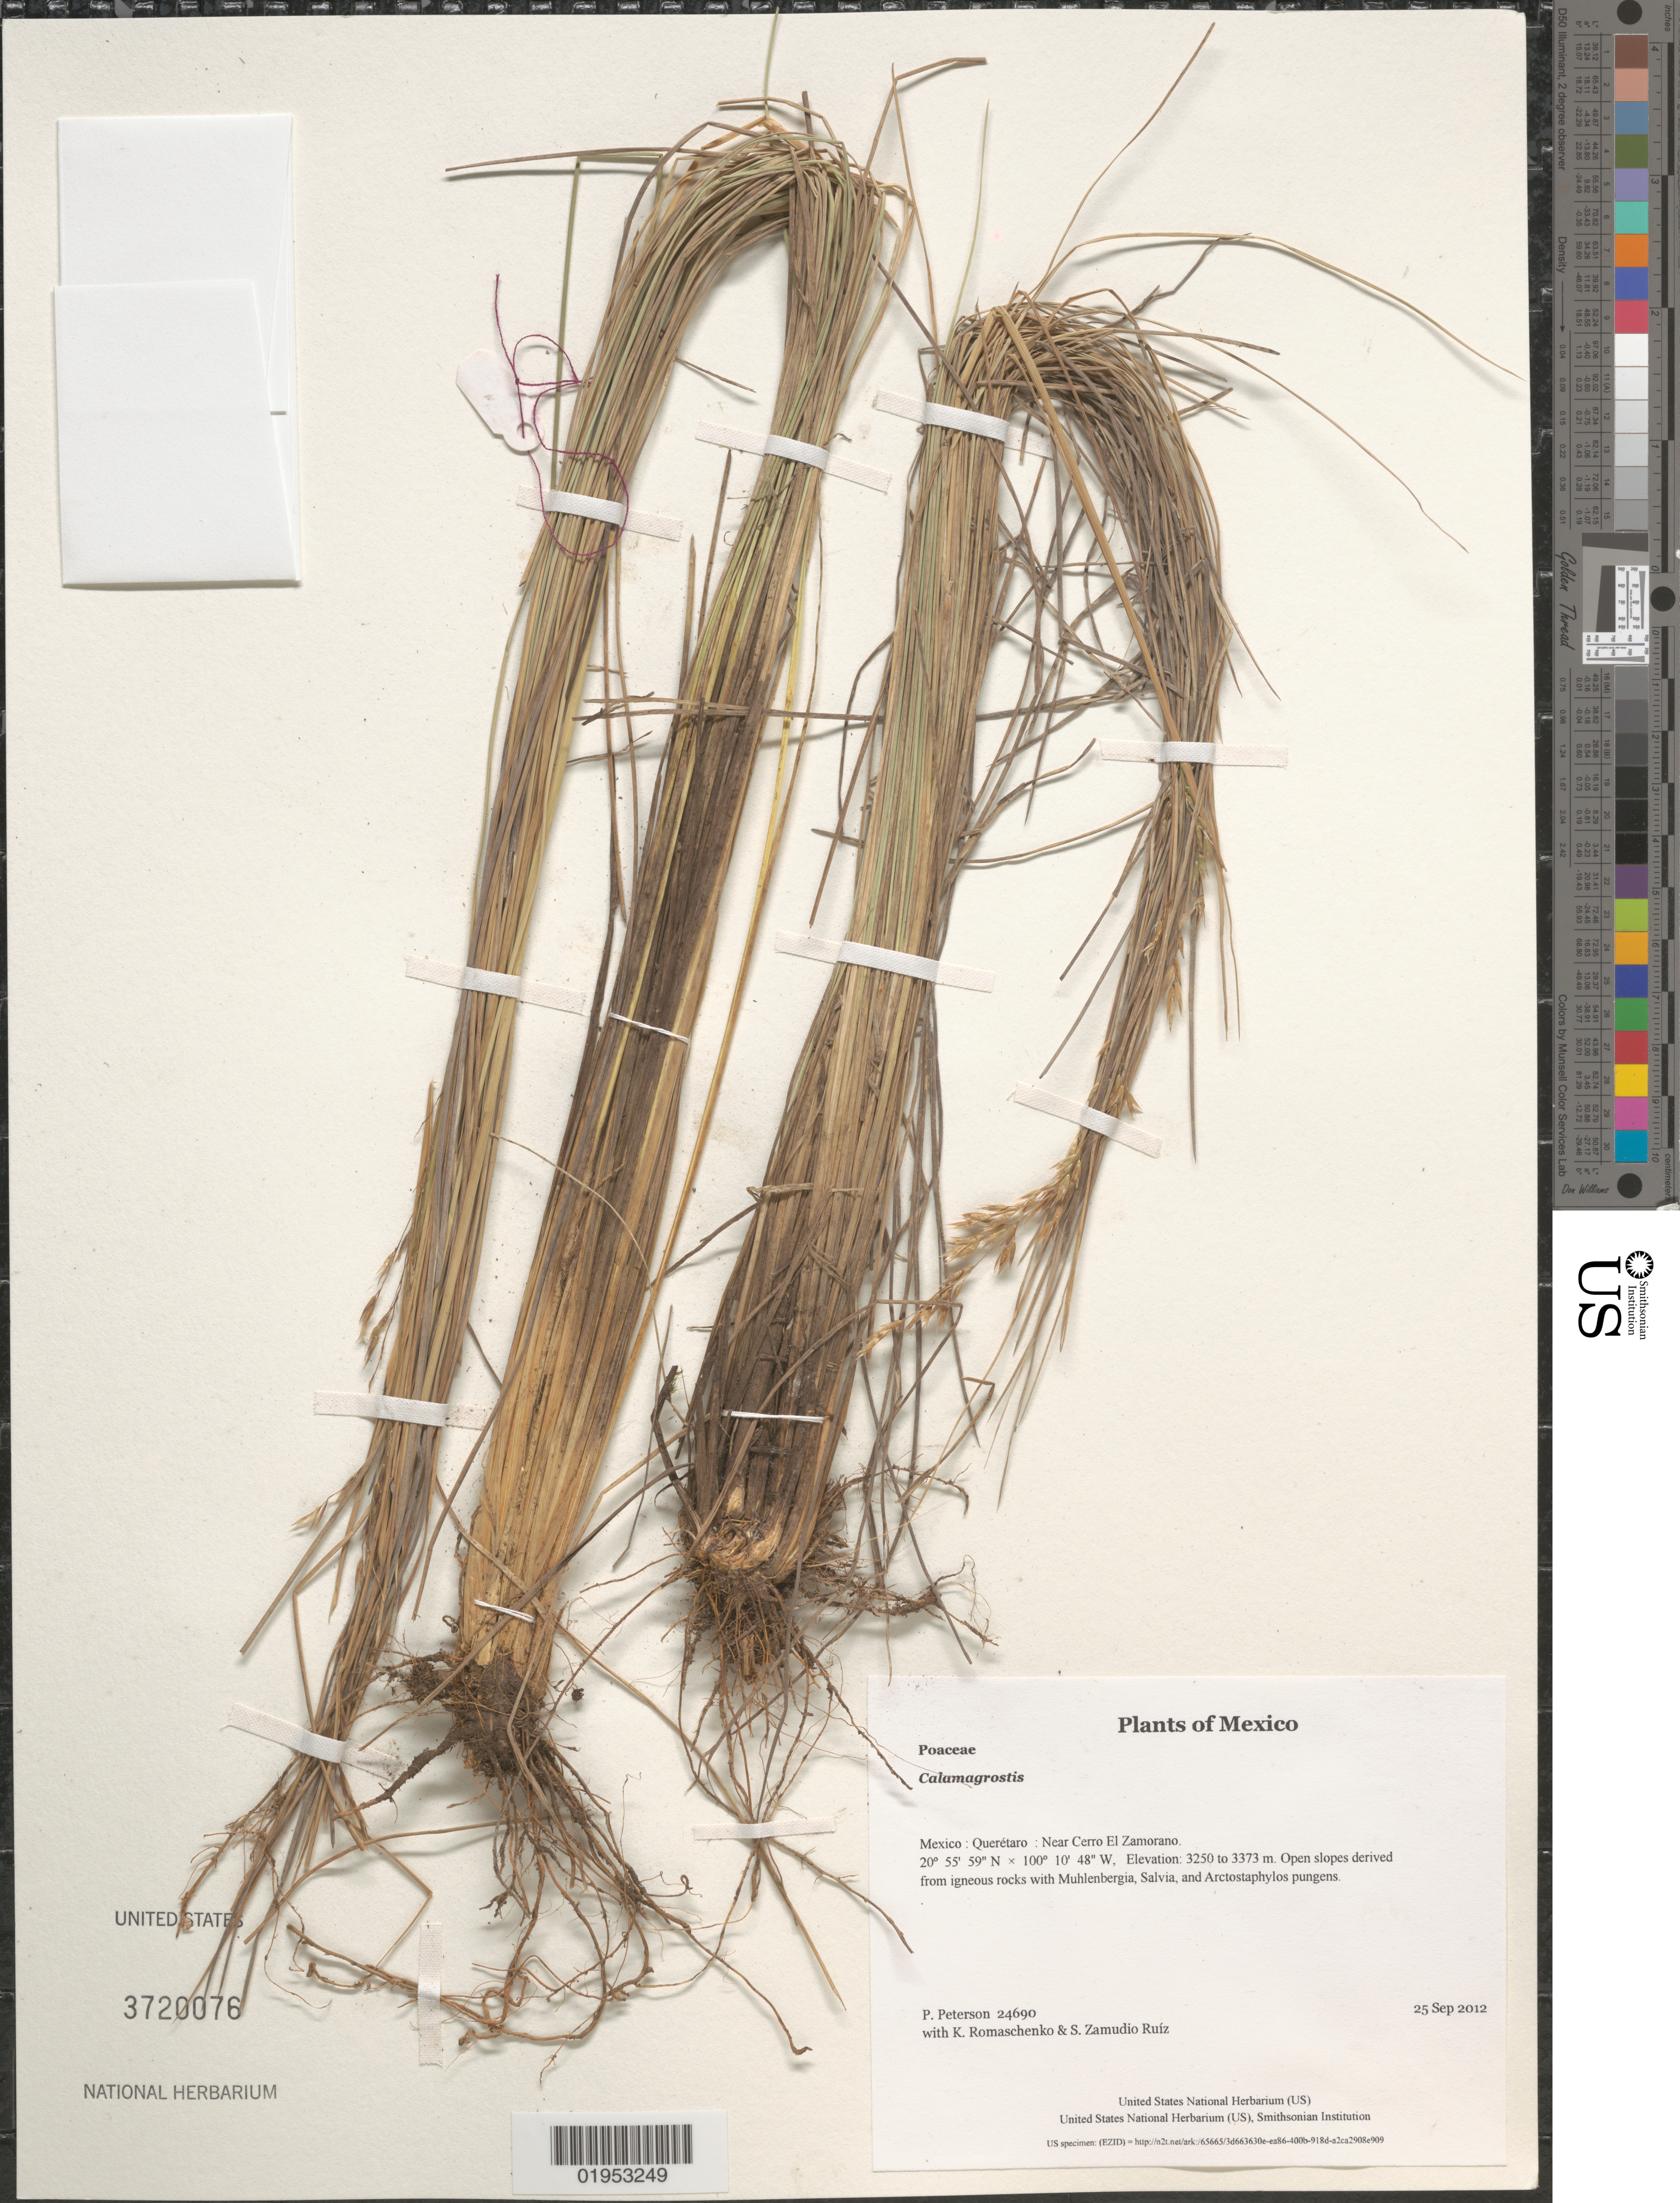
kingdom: Plantae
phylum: Tracheophyta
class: Liliopsida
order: Poales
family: Poaceae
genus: Calamagrostis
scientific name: Calamagrostis sp.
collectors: P. M. Peterson, K. Romaschenko & S. Zamudio Ruíz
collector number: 24690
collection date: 2012-09-25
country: Mexico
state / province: Querétaro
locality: Near Cerro El Zamorano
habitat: Open slopes derived from igneous rocks with Muhlenbergia, Salvia, and Arctostaphylos pungens.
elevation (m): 3250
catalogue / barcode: US 3720076